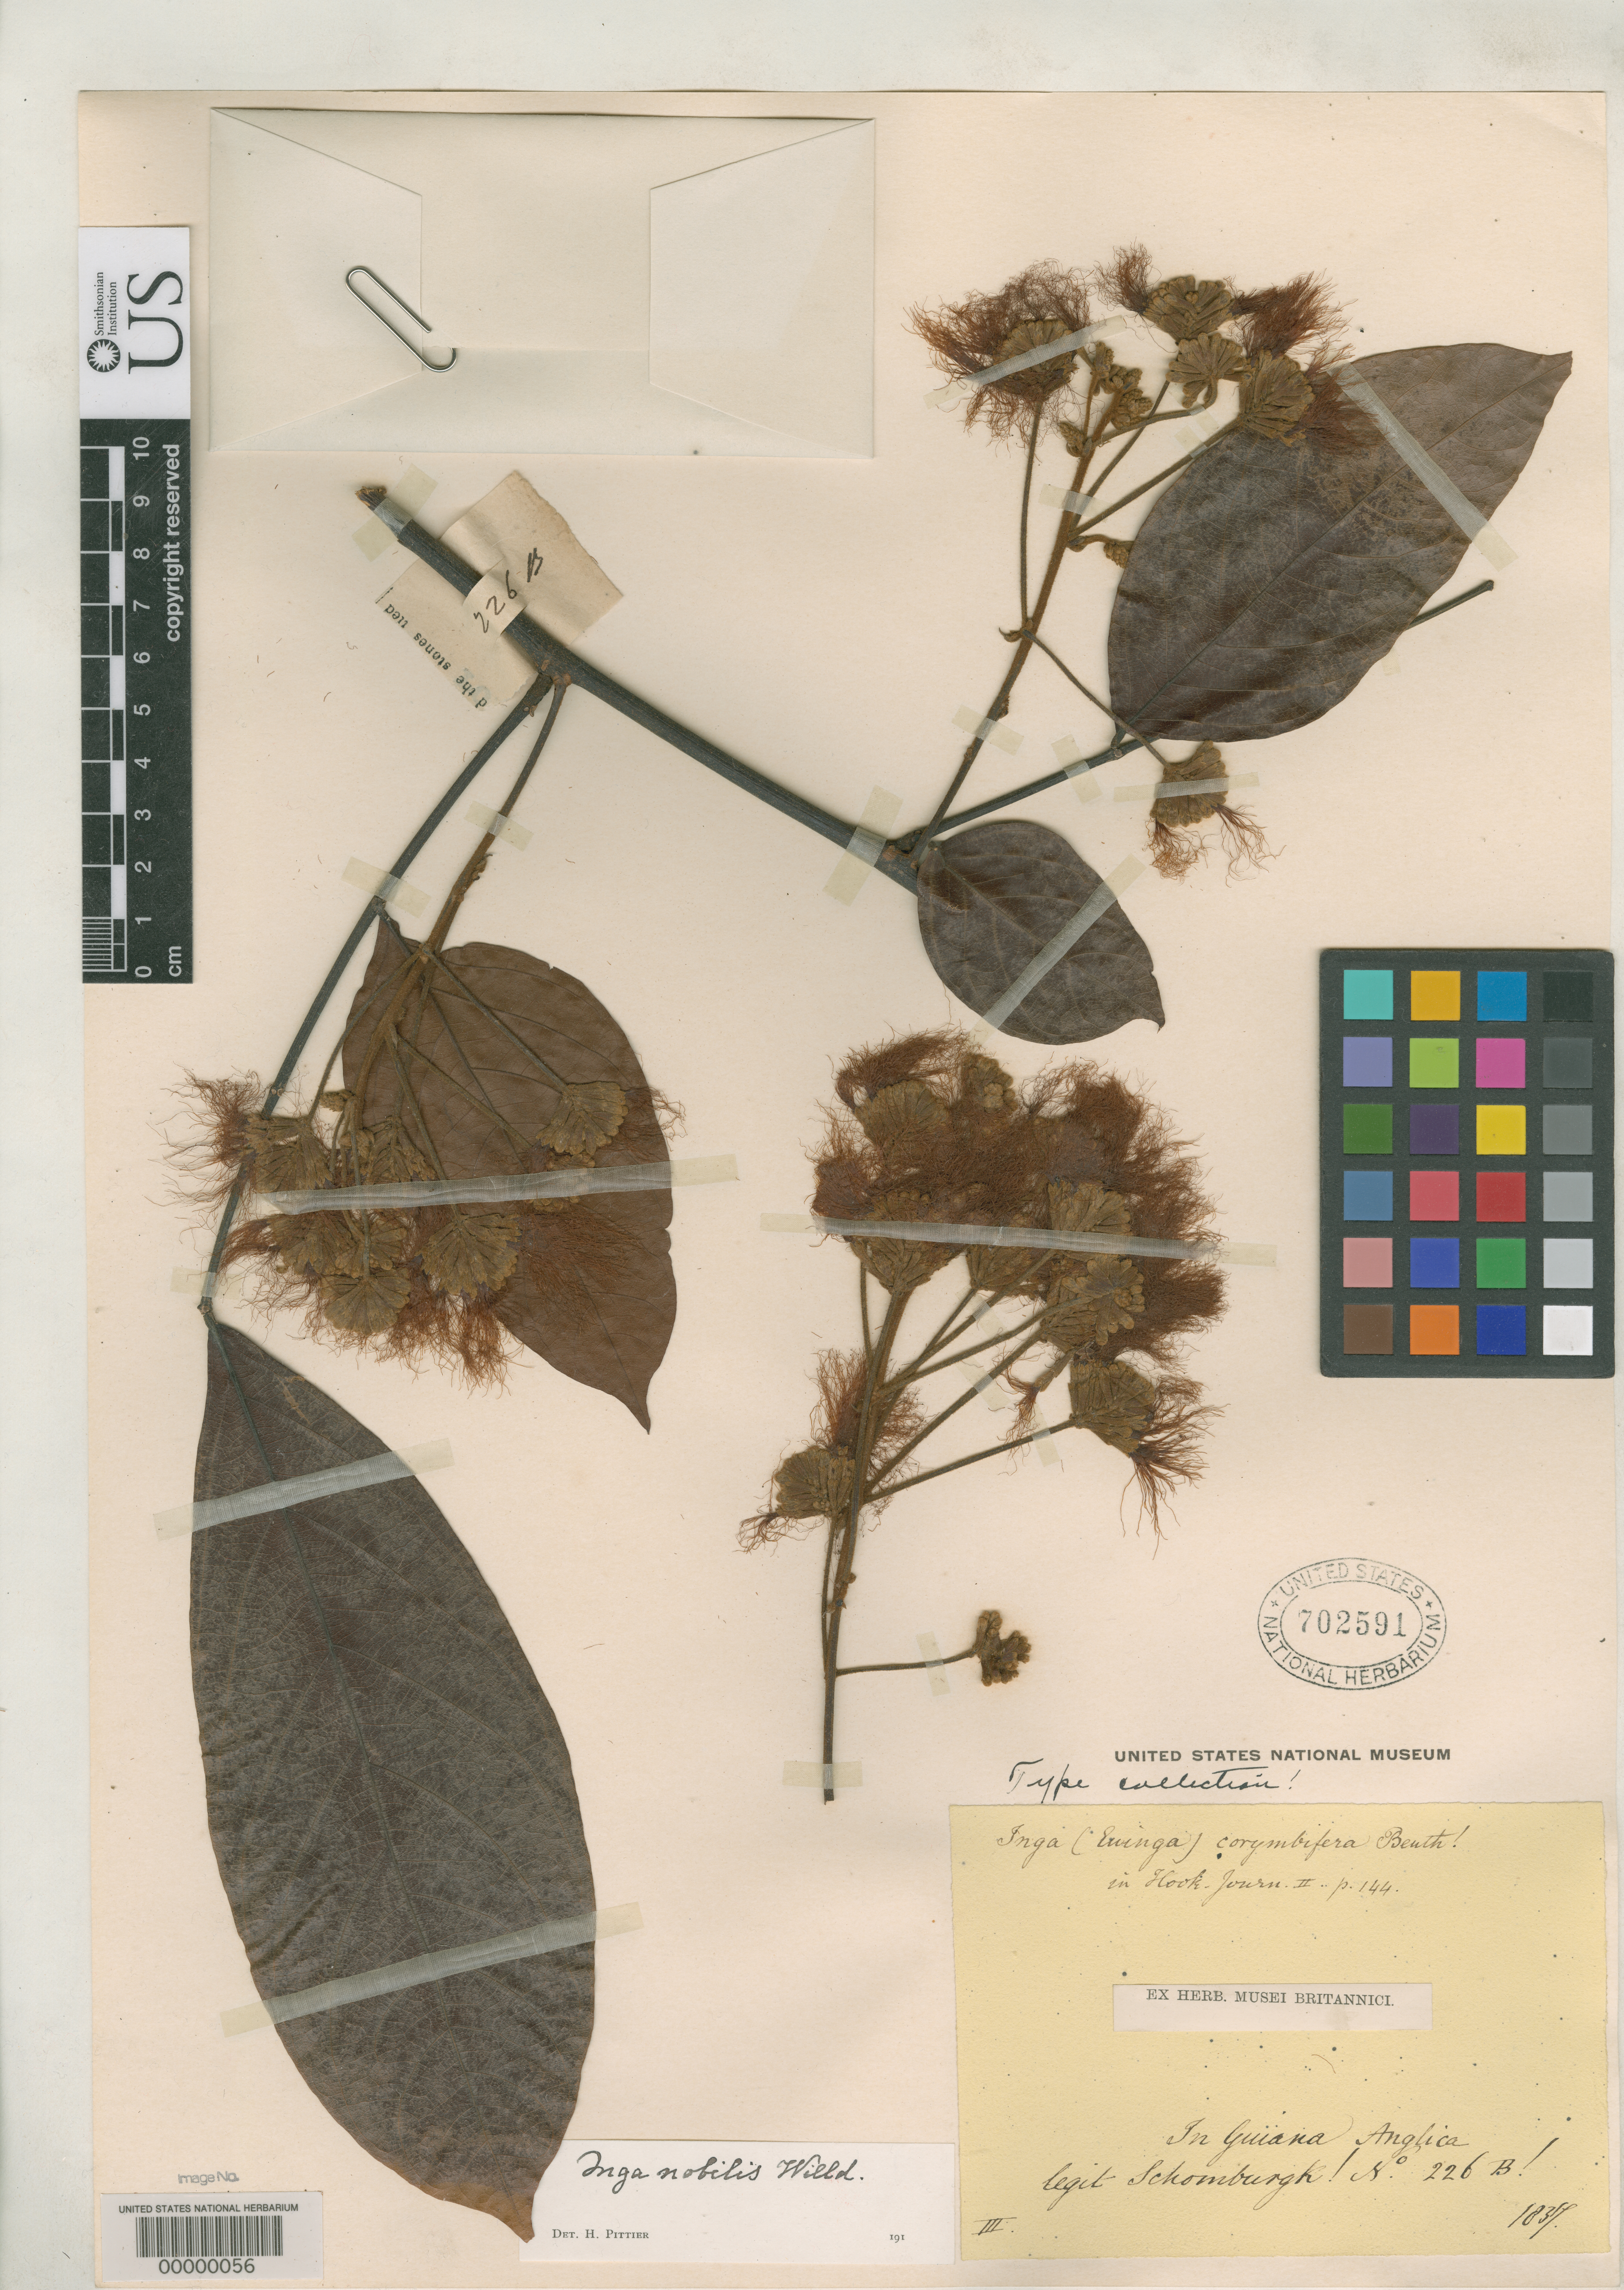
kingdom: Plantae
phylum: Tracheophyta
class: Magnoliopsida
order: Fabales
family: Fabaceae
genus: Inga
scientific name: Inga corymbifera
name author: Benth.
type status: Isotype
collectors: R. H. Schomburgk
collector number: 226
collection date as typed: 1837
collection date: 1837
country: Guyana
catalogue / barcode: US 702591